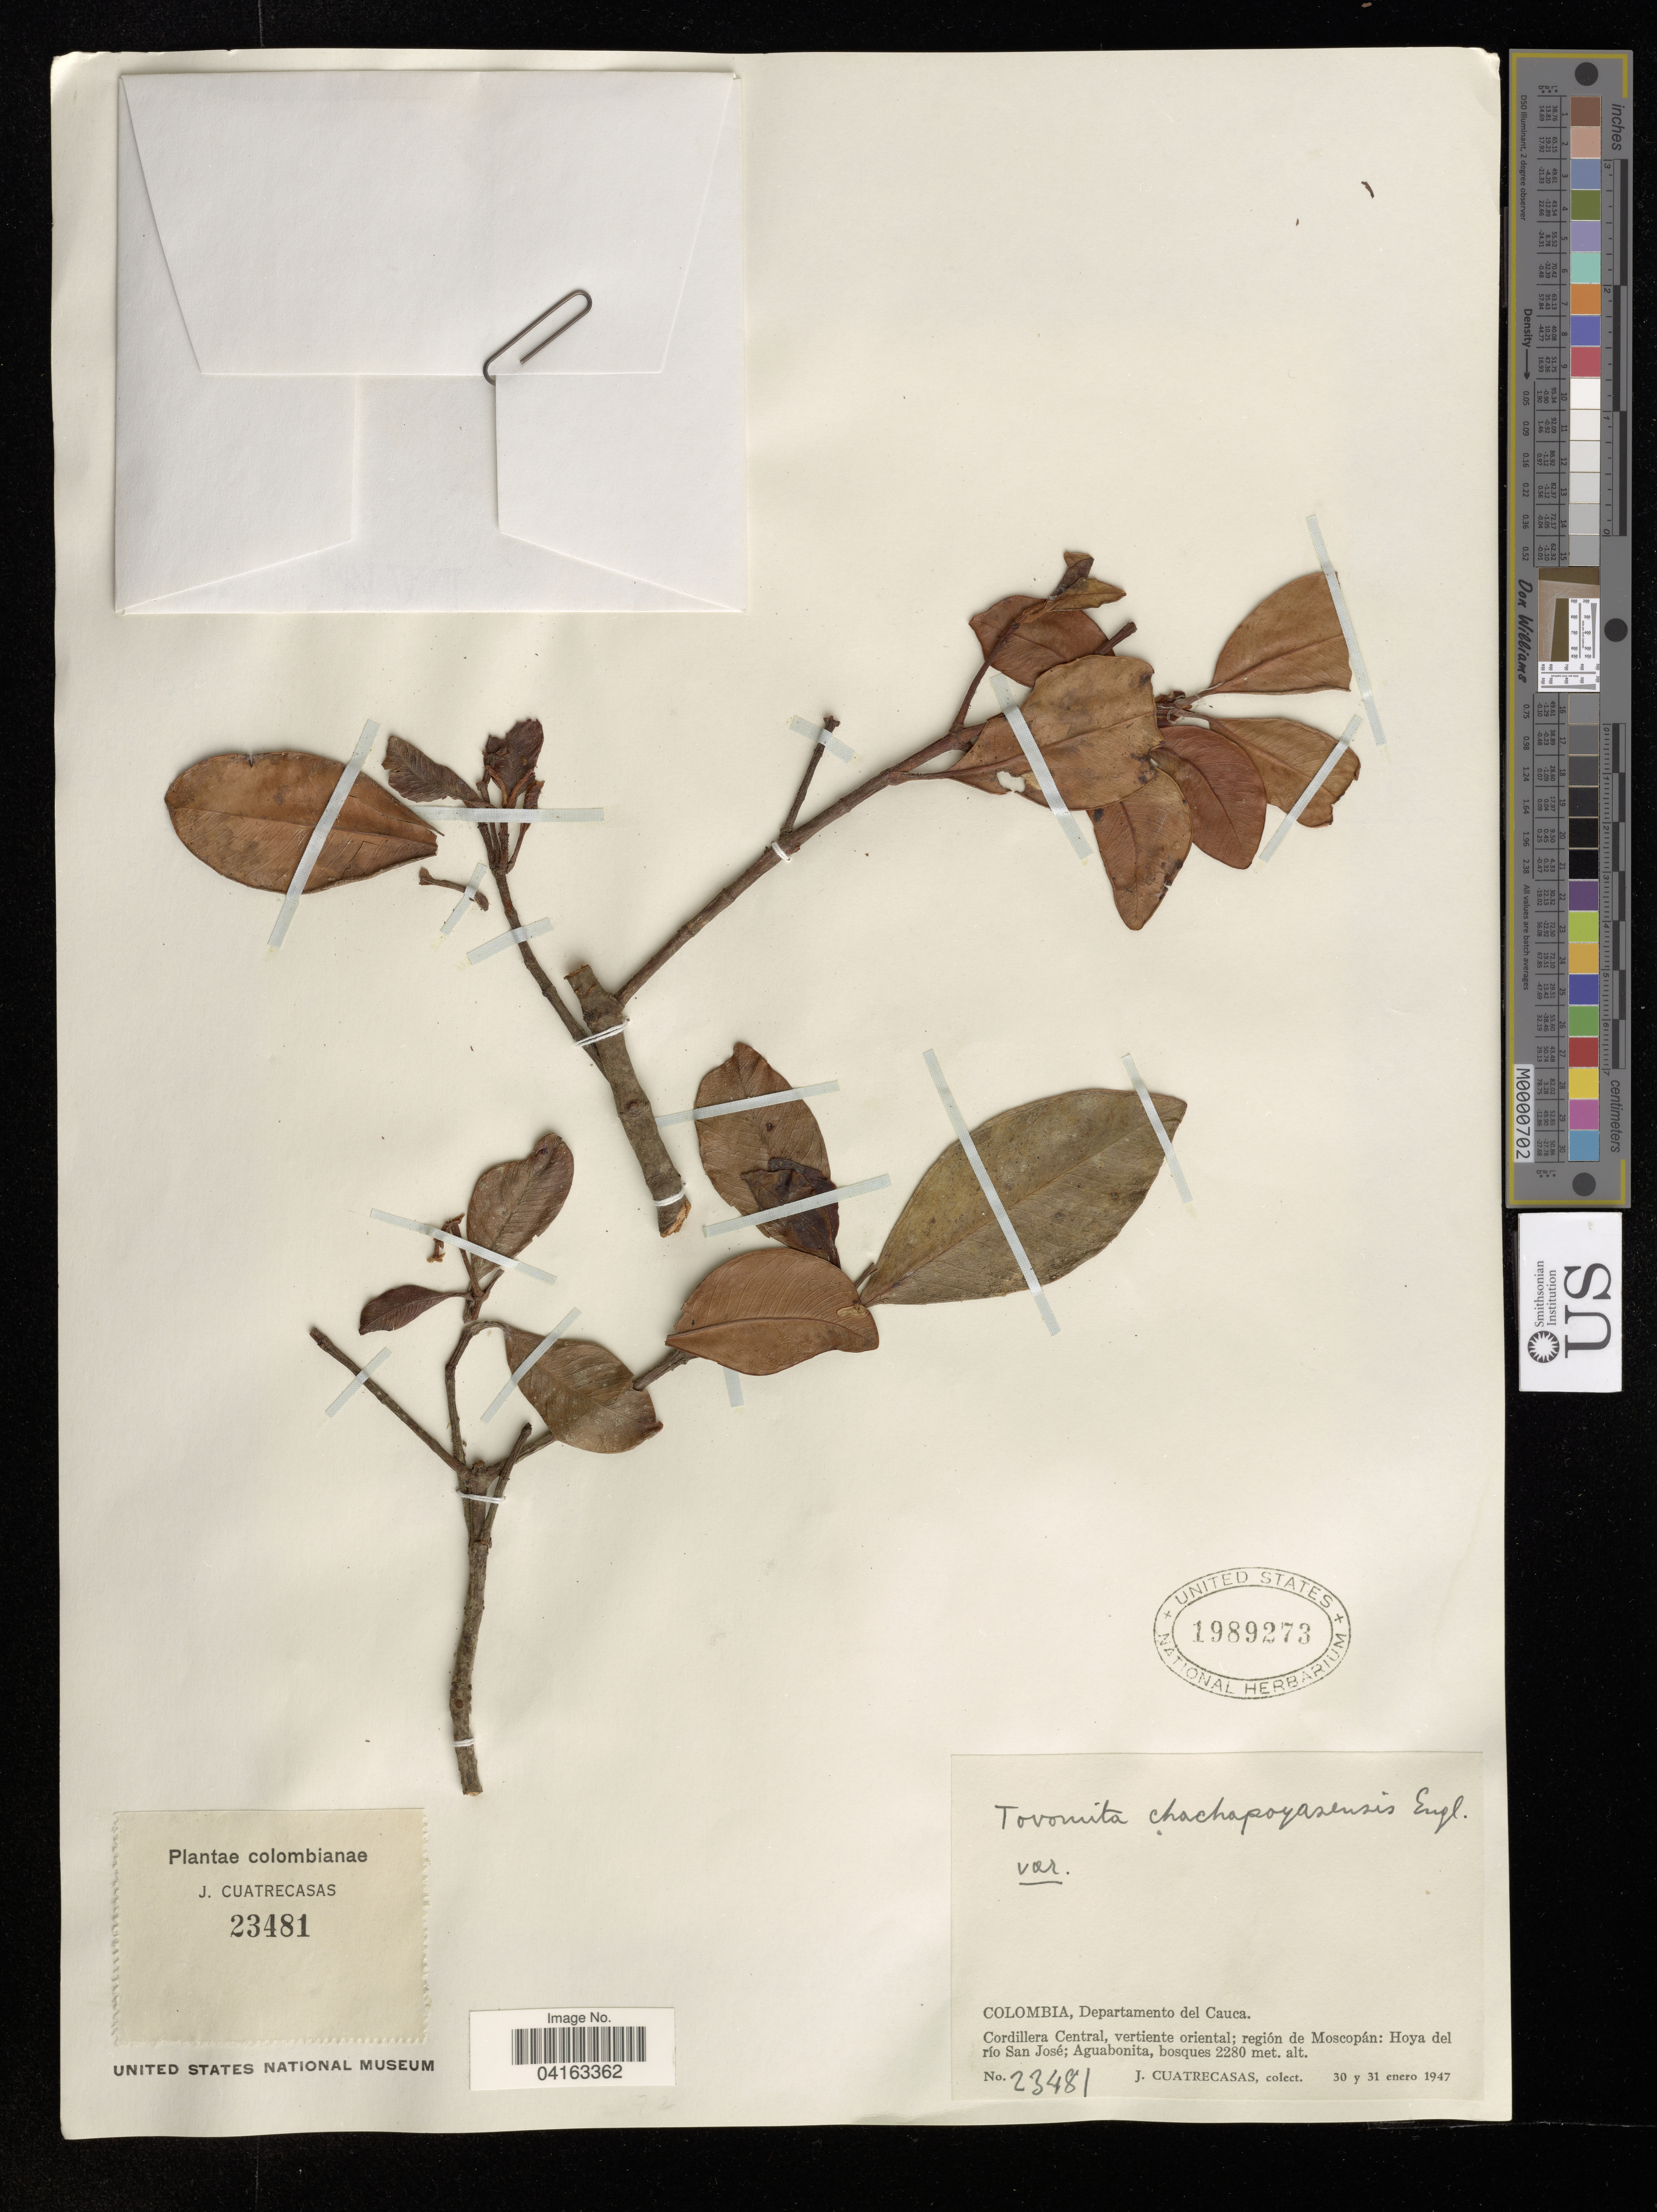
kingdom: Plantae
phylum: Tracheophyta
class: Magnoliopsida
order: Malpighiales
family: Clusiaceae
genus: Tovomita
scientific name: Tovomita chachapoyasensis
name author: Engl.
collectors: J. Cuatrecasas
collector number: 23481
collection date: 1947-01-30/1947-01-31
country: Colombia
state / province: Cauca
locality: Departamento del Cauca. Cordillera Central, vertiente oriental; región de Moscopán: Hoya del río San José.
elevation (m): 2280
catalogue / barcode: US 1989273